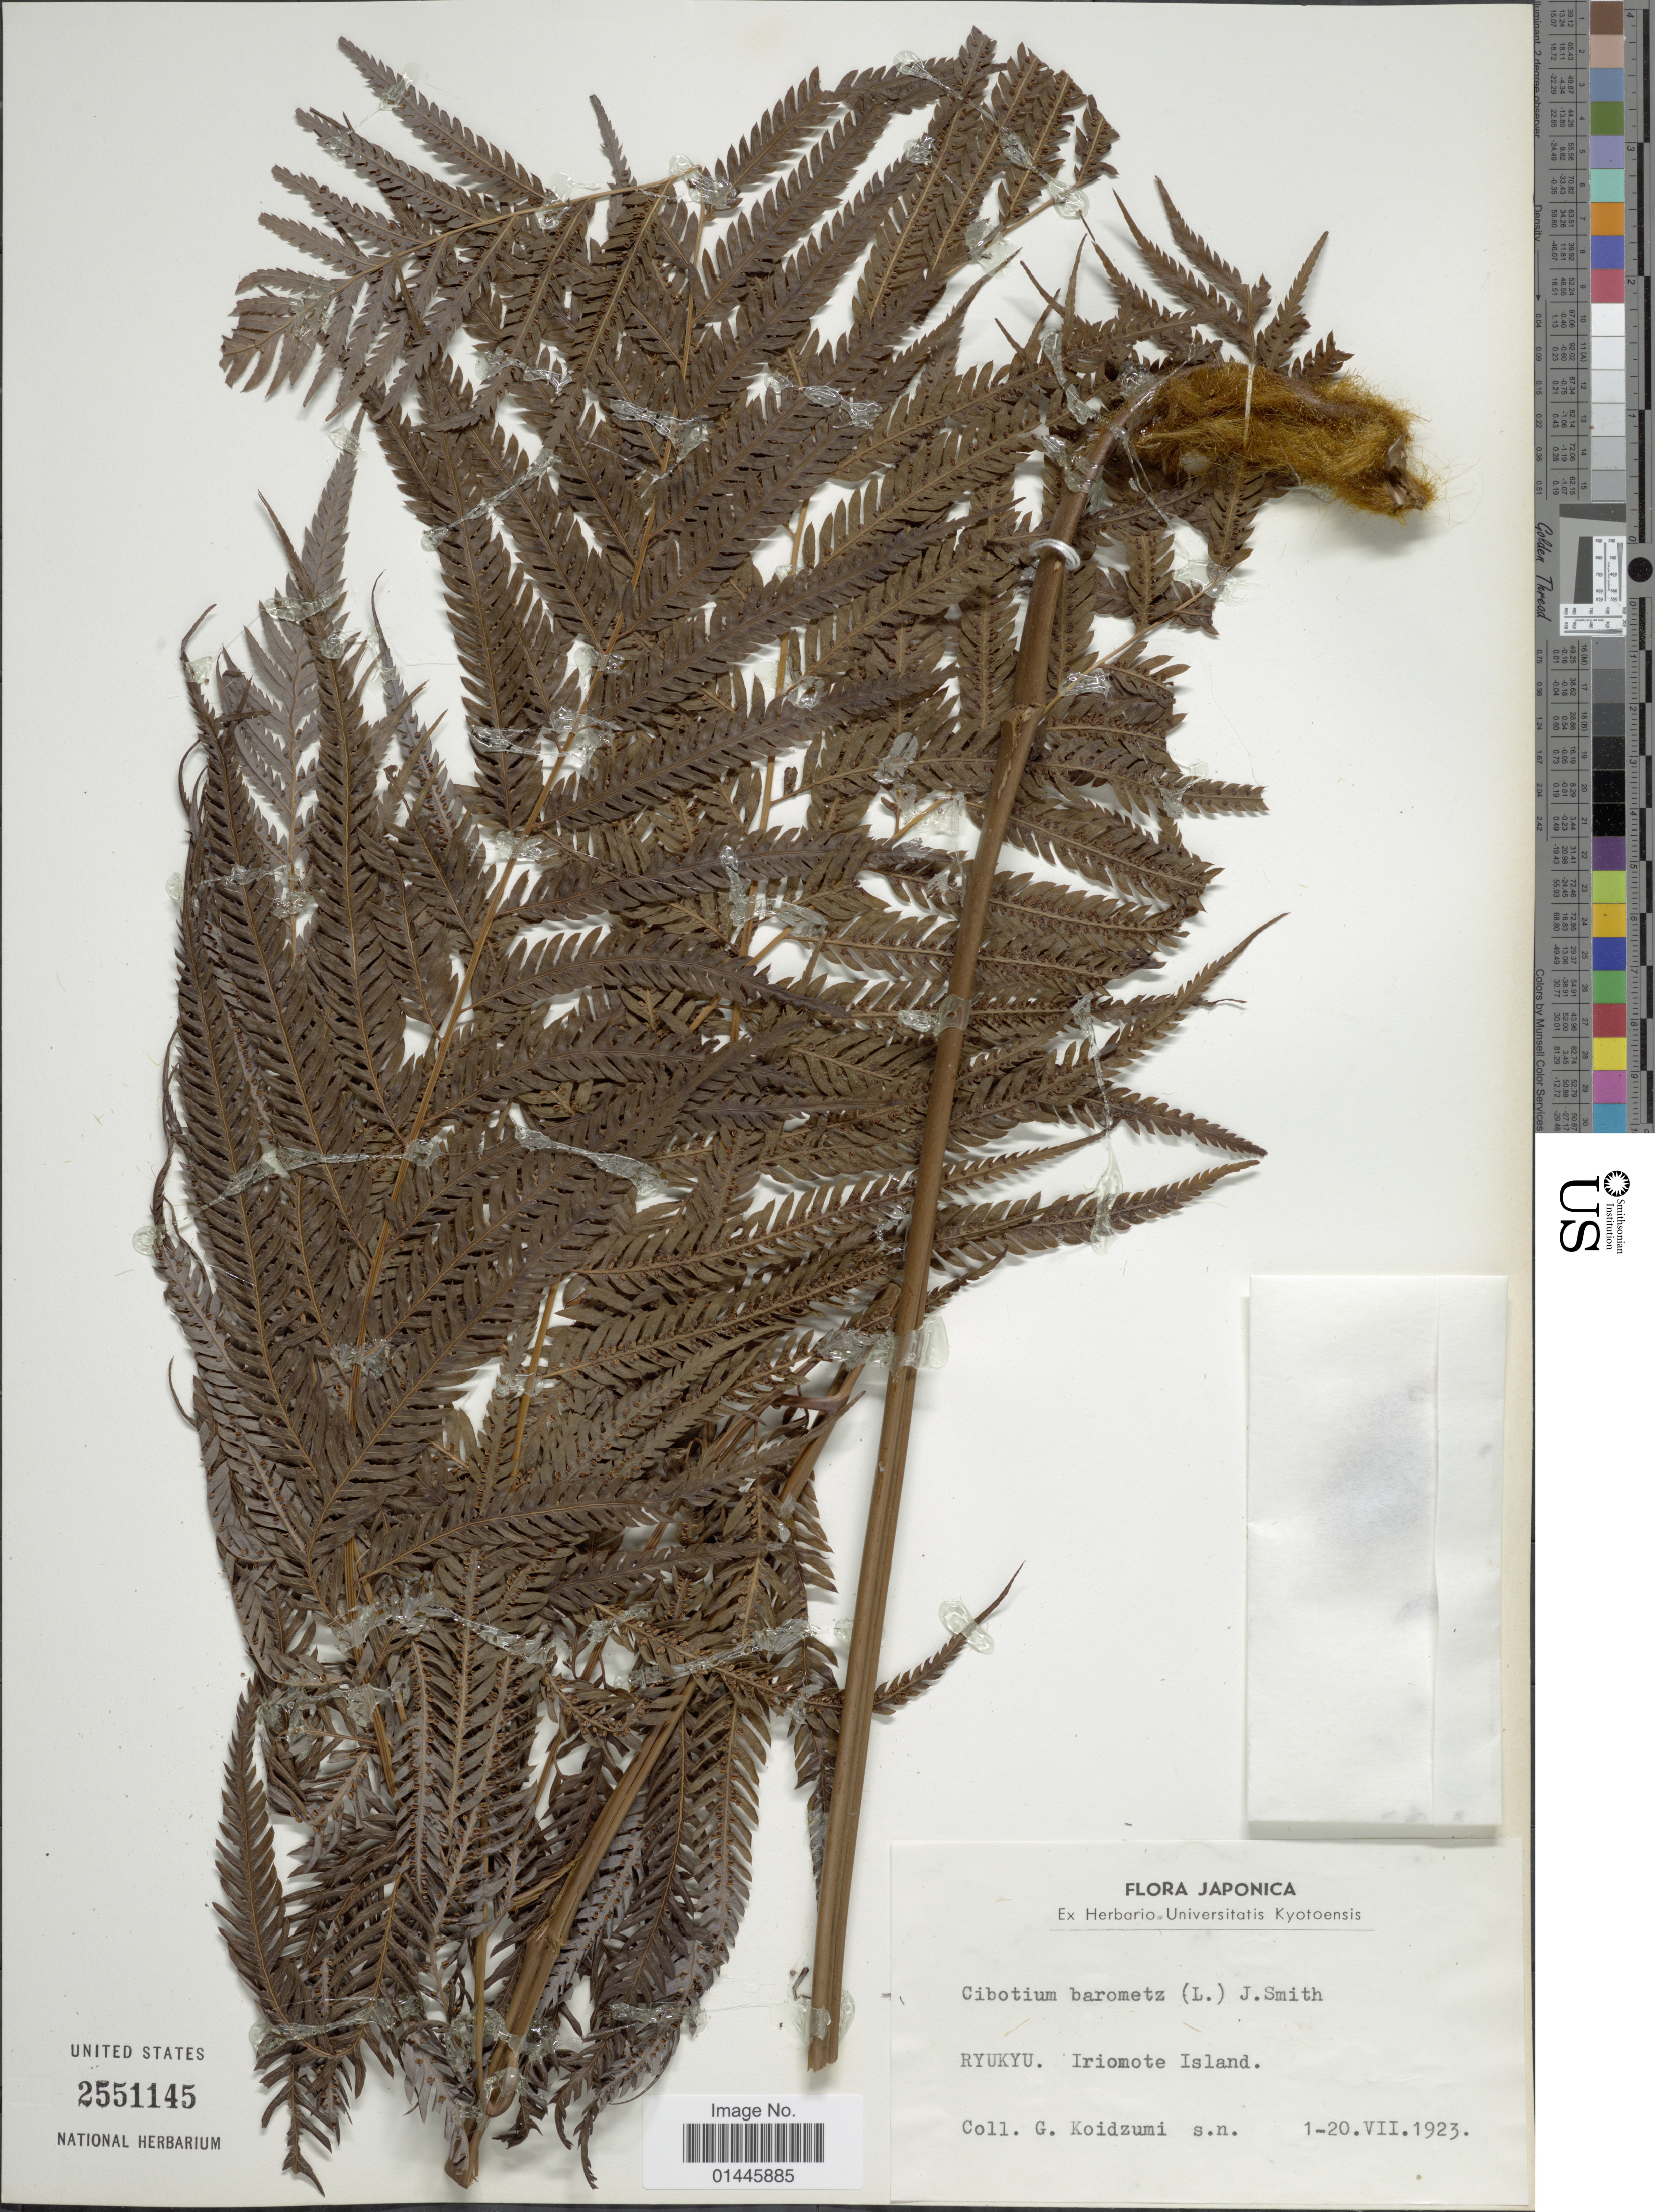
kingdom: Plantae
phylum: Tracheophyta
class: Polypodiopsida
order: Cyatheales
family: Cibotiaceae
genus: Cibotium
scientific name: Cibotium barometz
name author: (L.) J. Sm.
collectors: G. Koidzumi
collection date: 1923-07-01/1923-07-20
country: Japan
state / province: Okinawa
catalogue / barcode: US 2551145